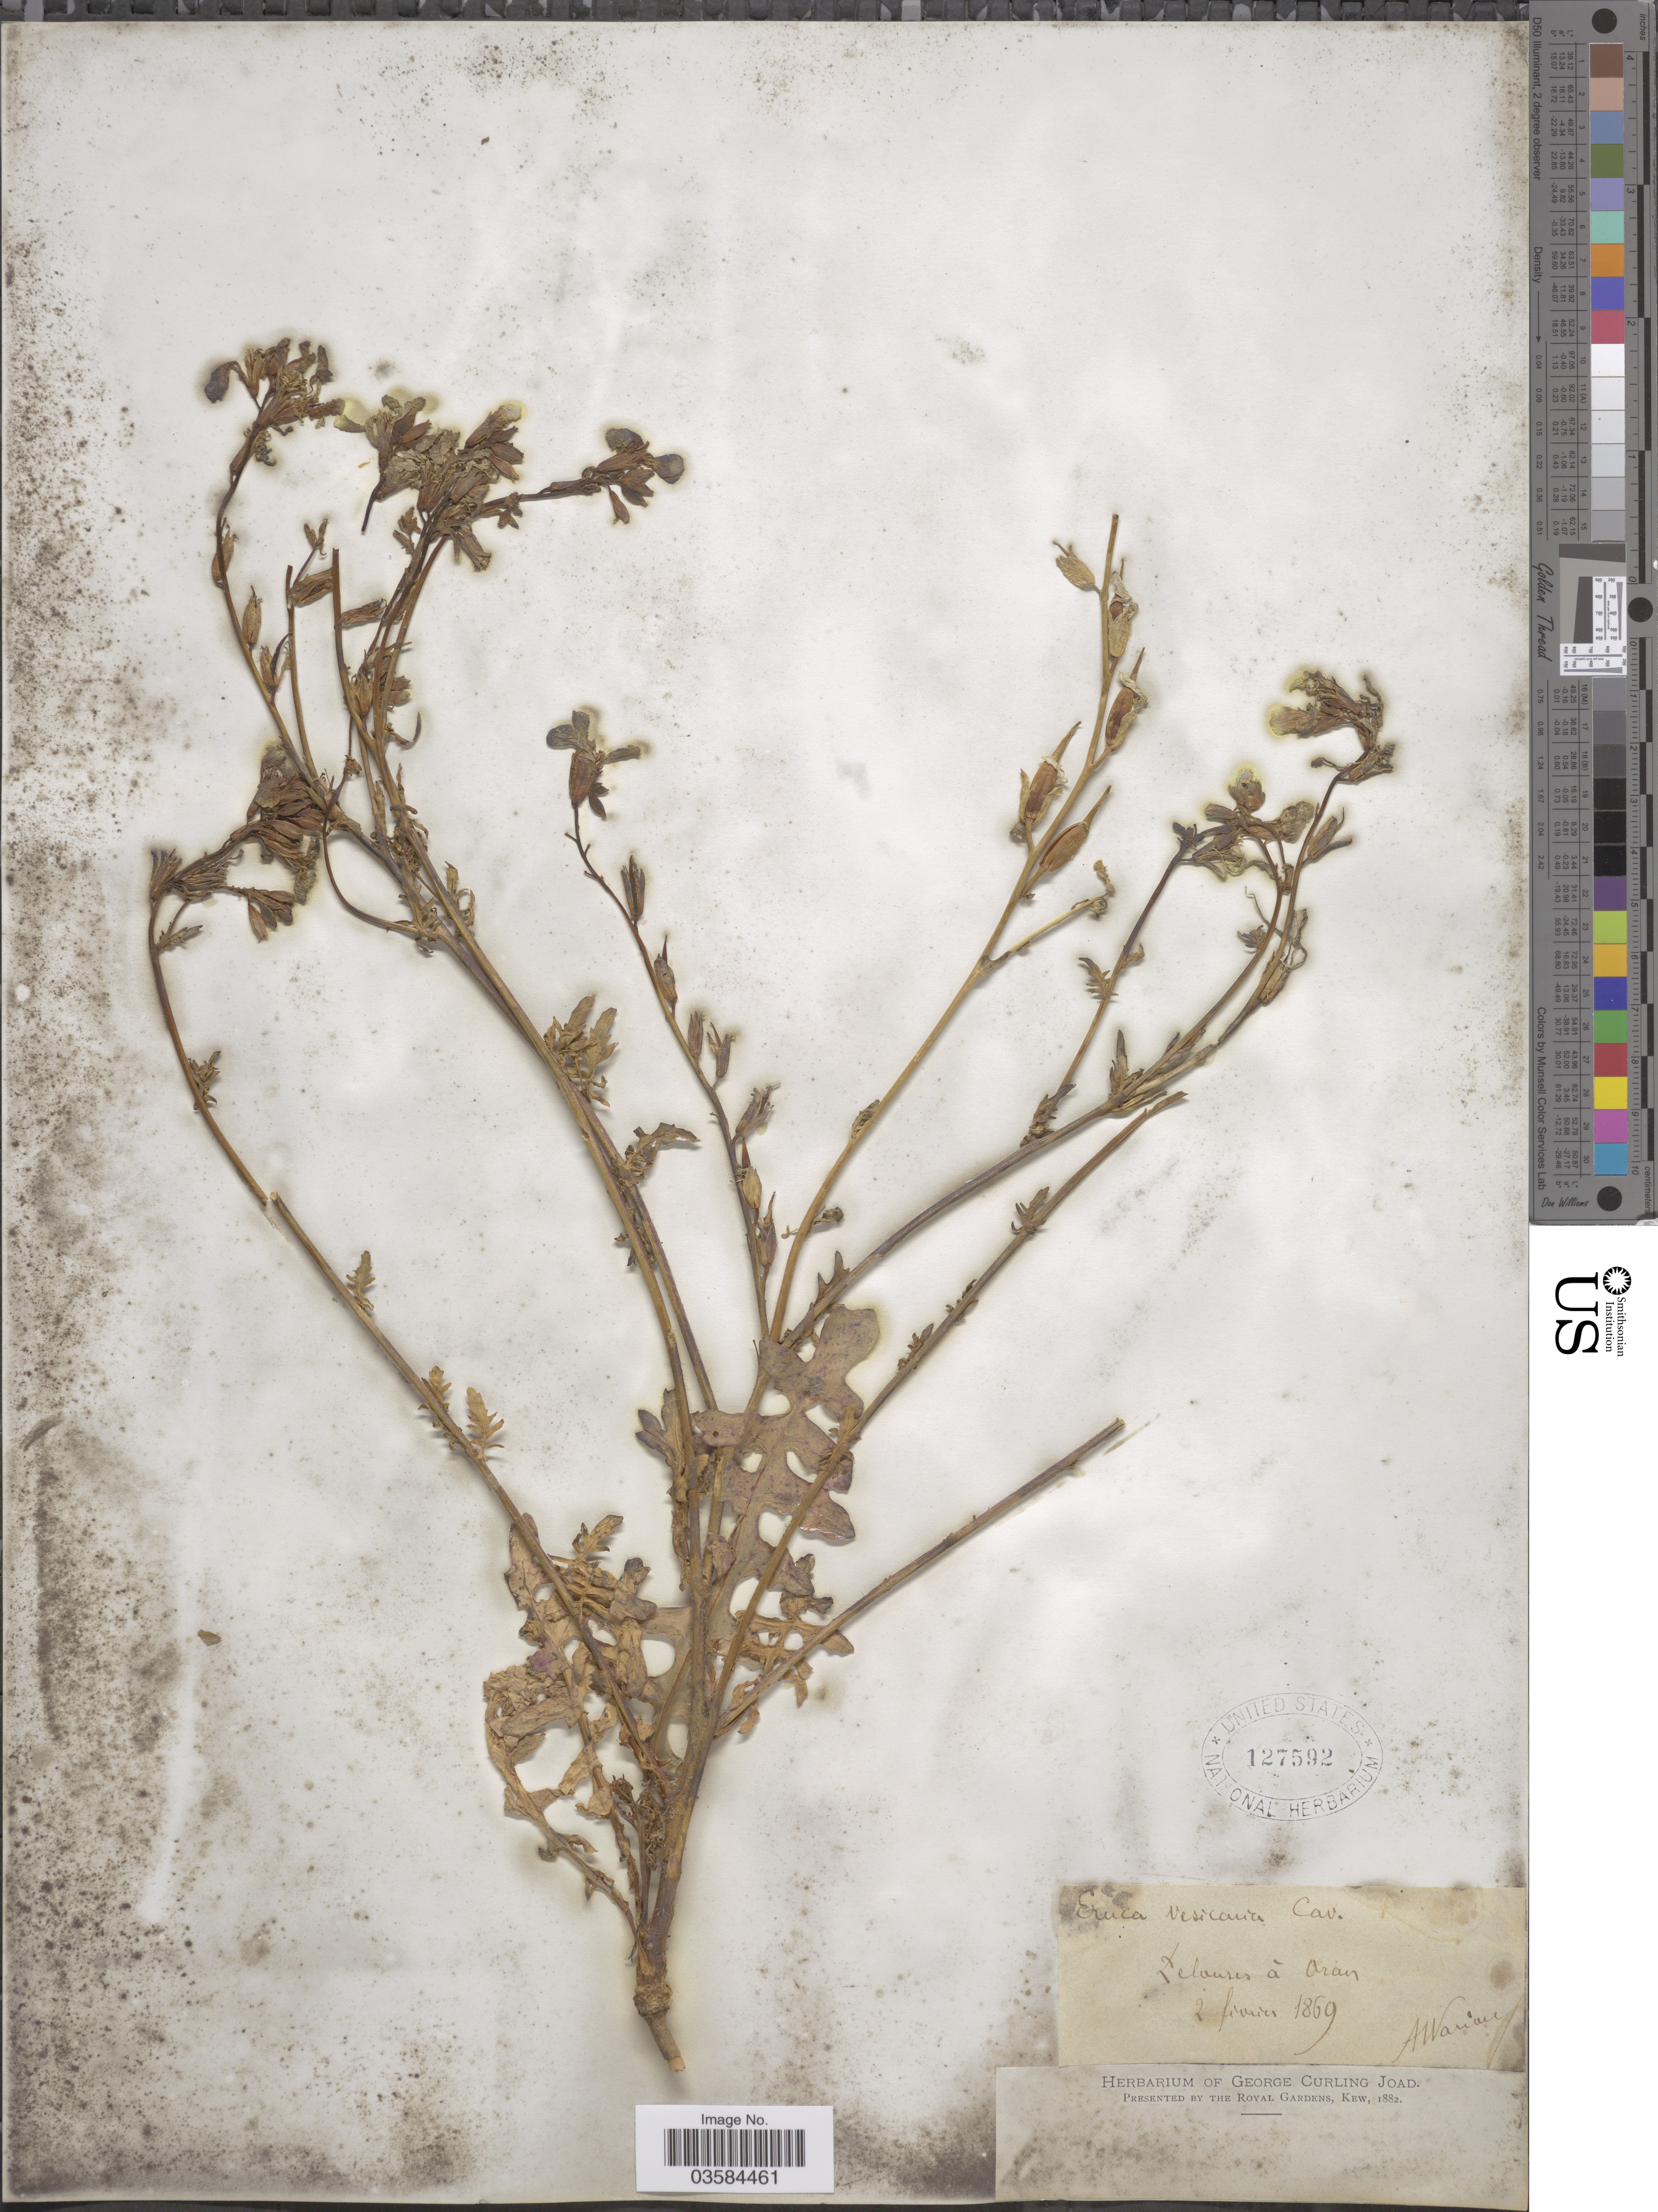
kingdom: Plantae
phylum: Tracheophyta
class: Magnoliopsida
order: Brassicales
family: Brassicaceae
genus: Eruca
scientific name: Eruca vesicaria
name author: (L.) Cav.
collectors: A. Warion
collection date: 1869-02-02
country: Algeria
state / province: Oran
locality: Deloures à Oran.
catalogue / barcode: US 127592